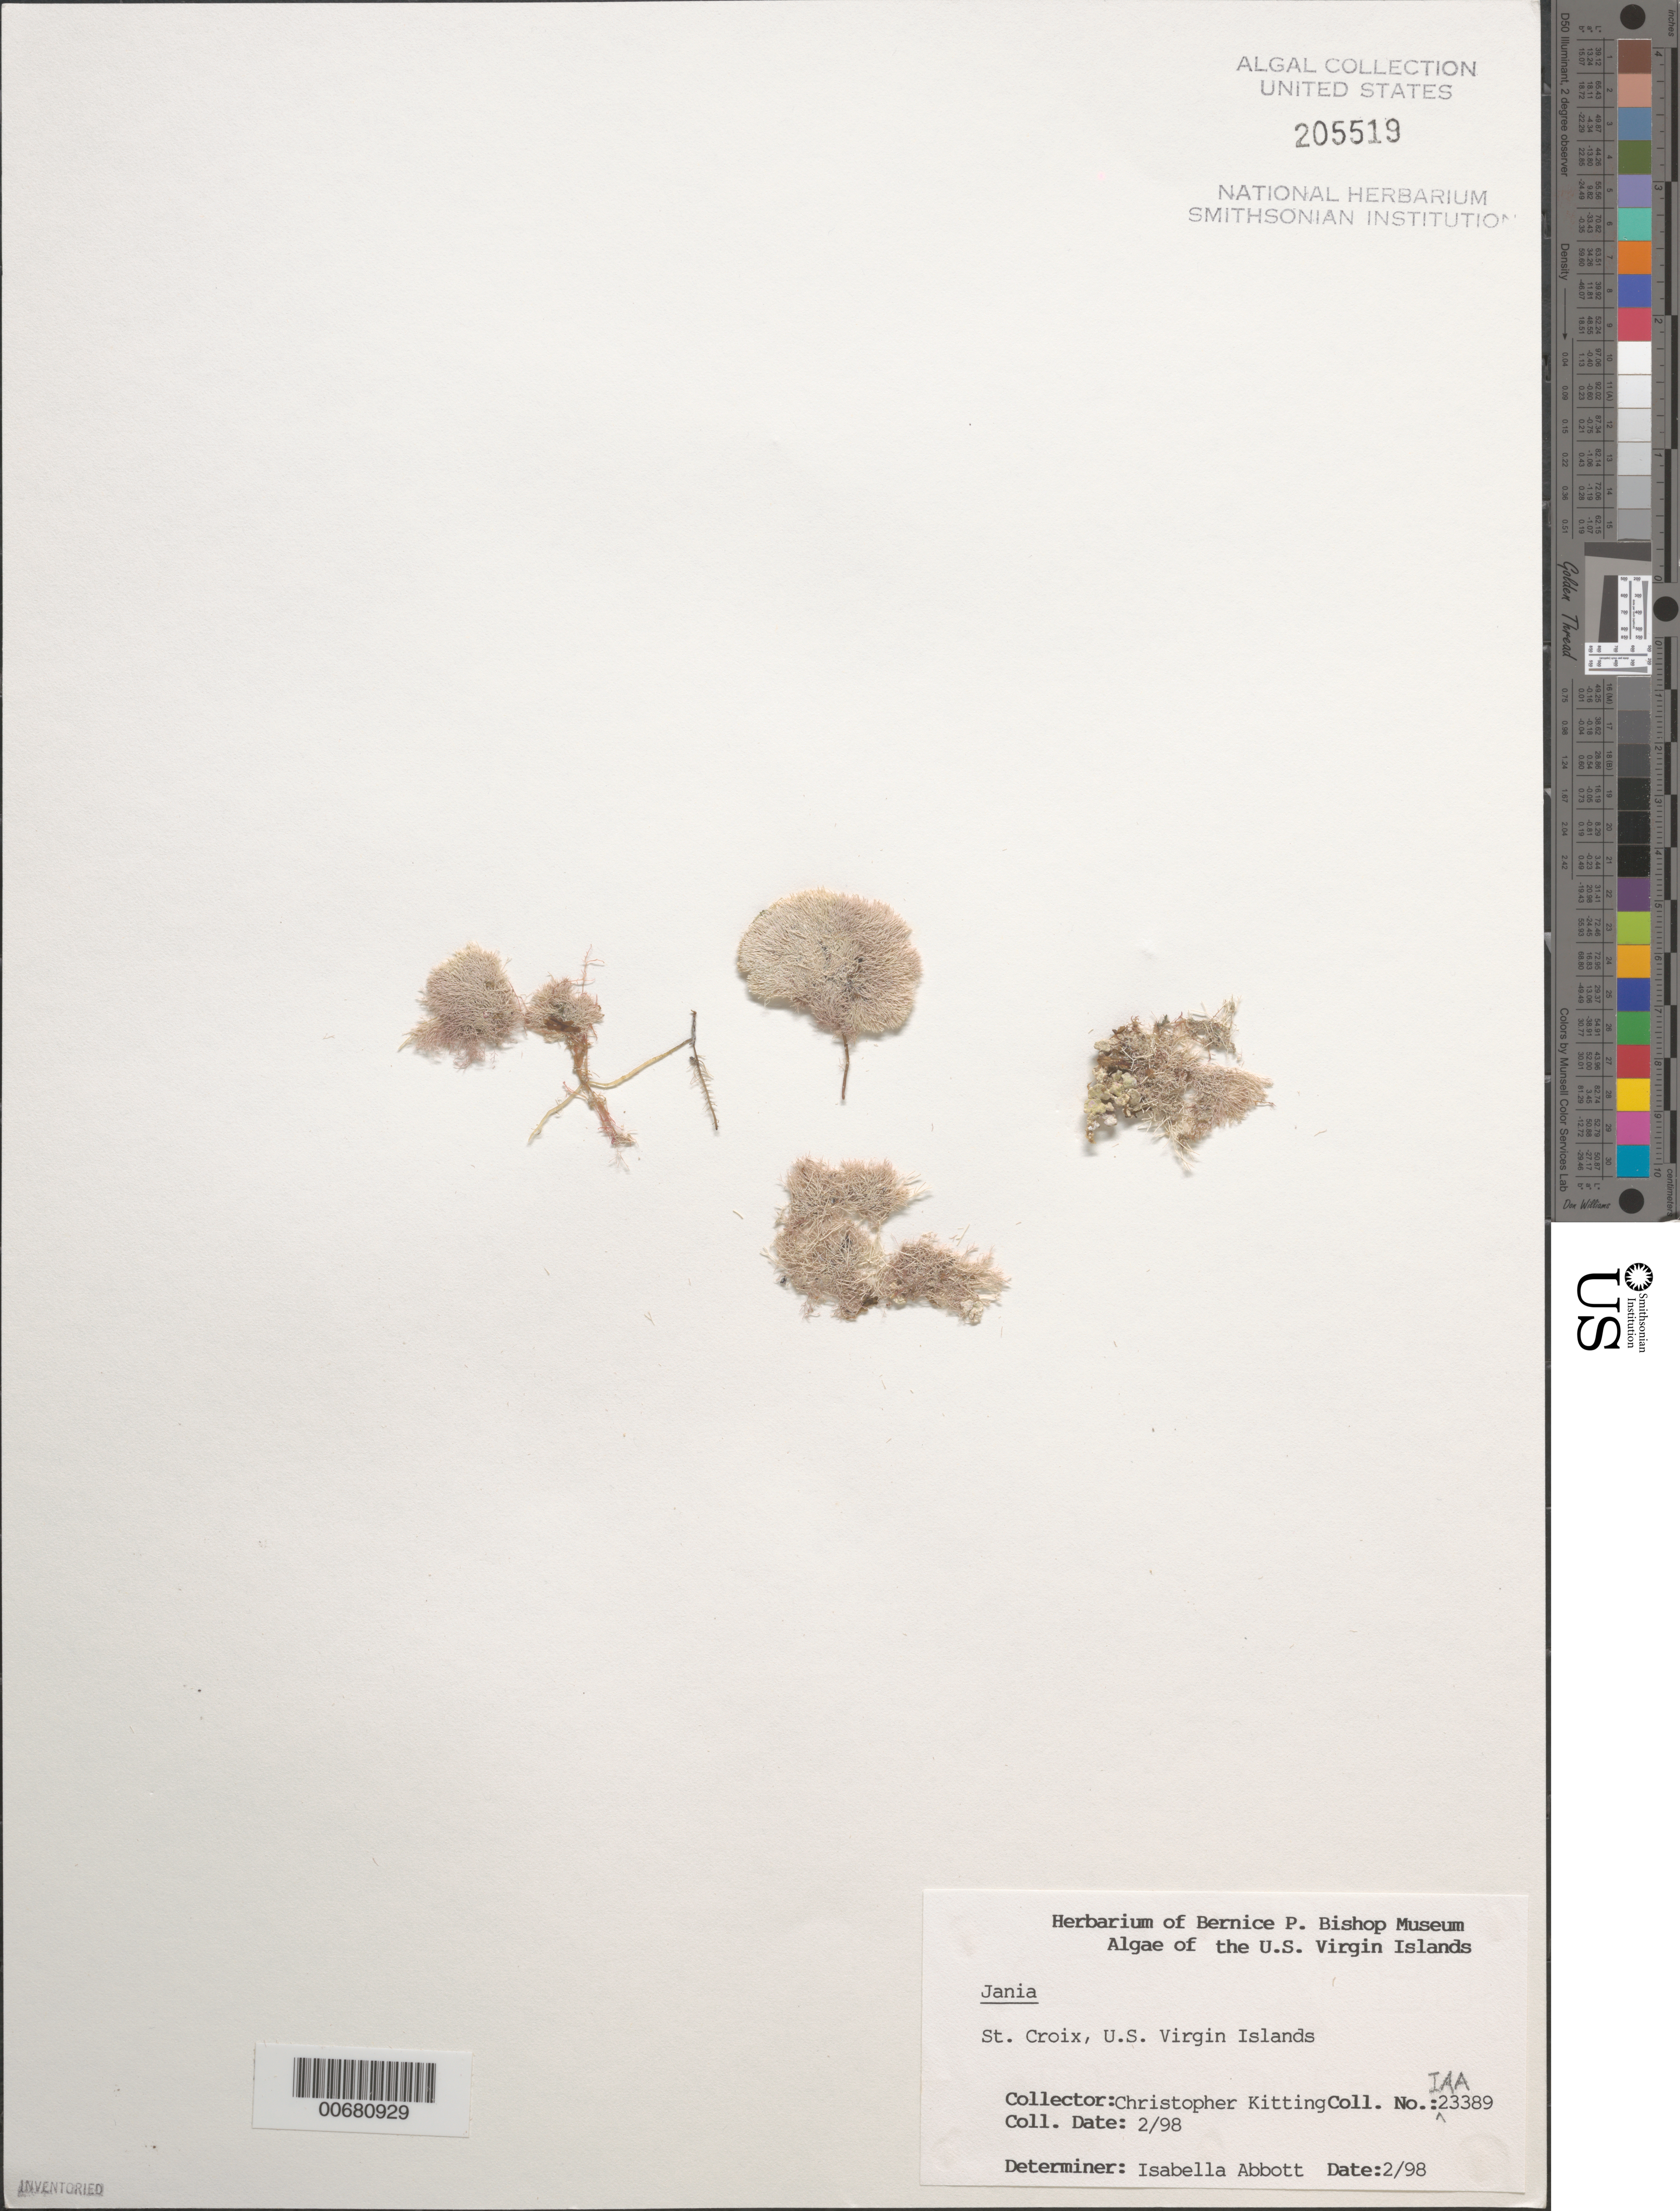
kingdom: Plantae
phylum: Rhodophyta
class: Florideophyceae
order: Corallinales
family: Corallinaceae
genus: Jania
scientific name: Jania sp.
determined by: Abbott, Isabella A.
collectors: C. Kitting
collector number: IAA 23389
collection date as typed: Feb 1998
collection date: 1998-02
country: U.S. Virgin Islands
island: St. Croix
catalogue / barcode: US 205519